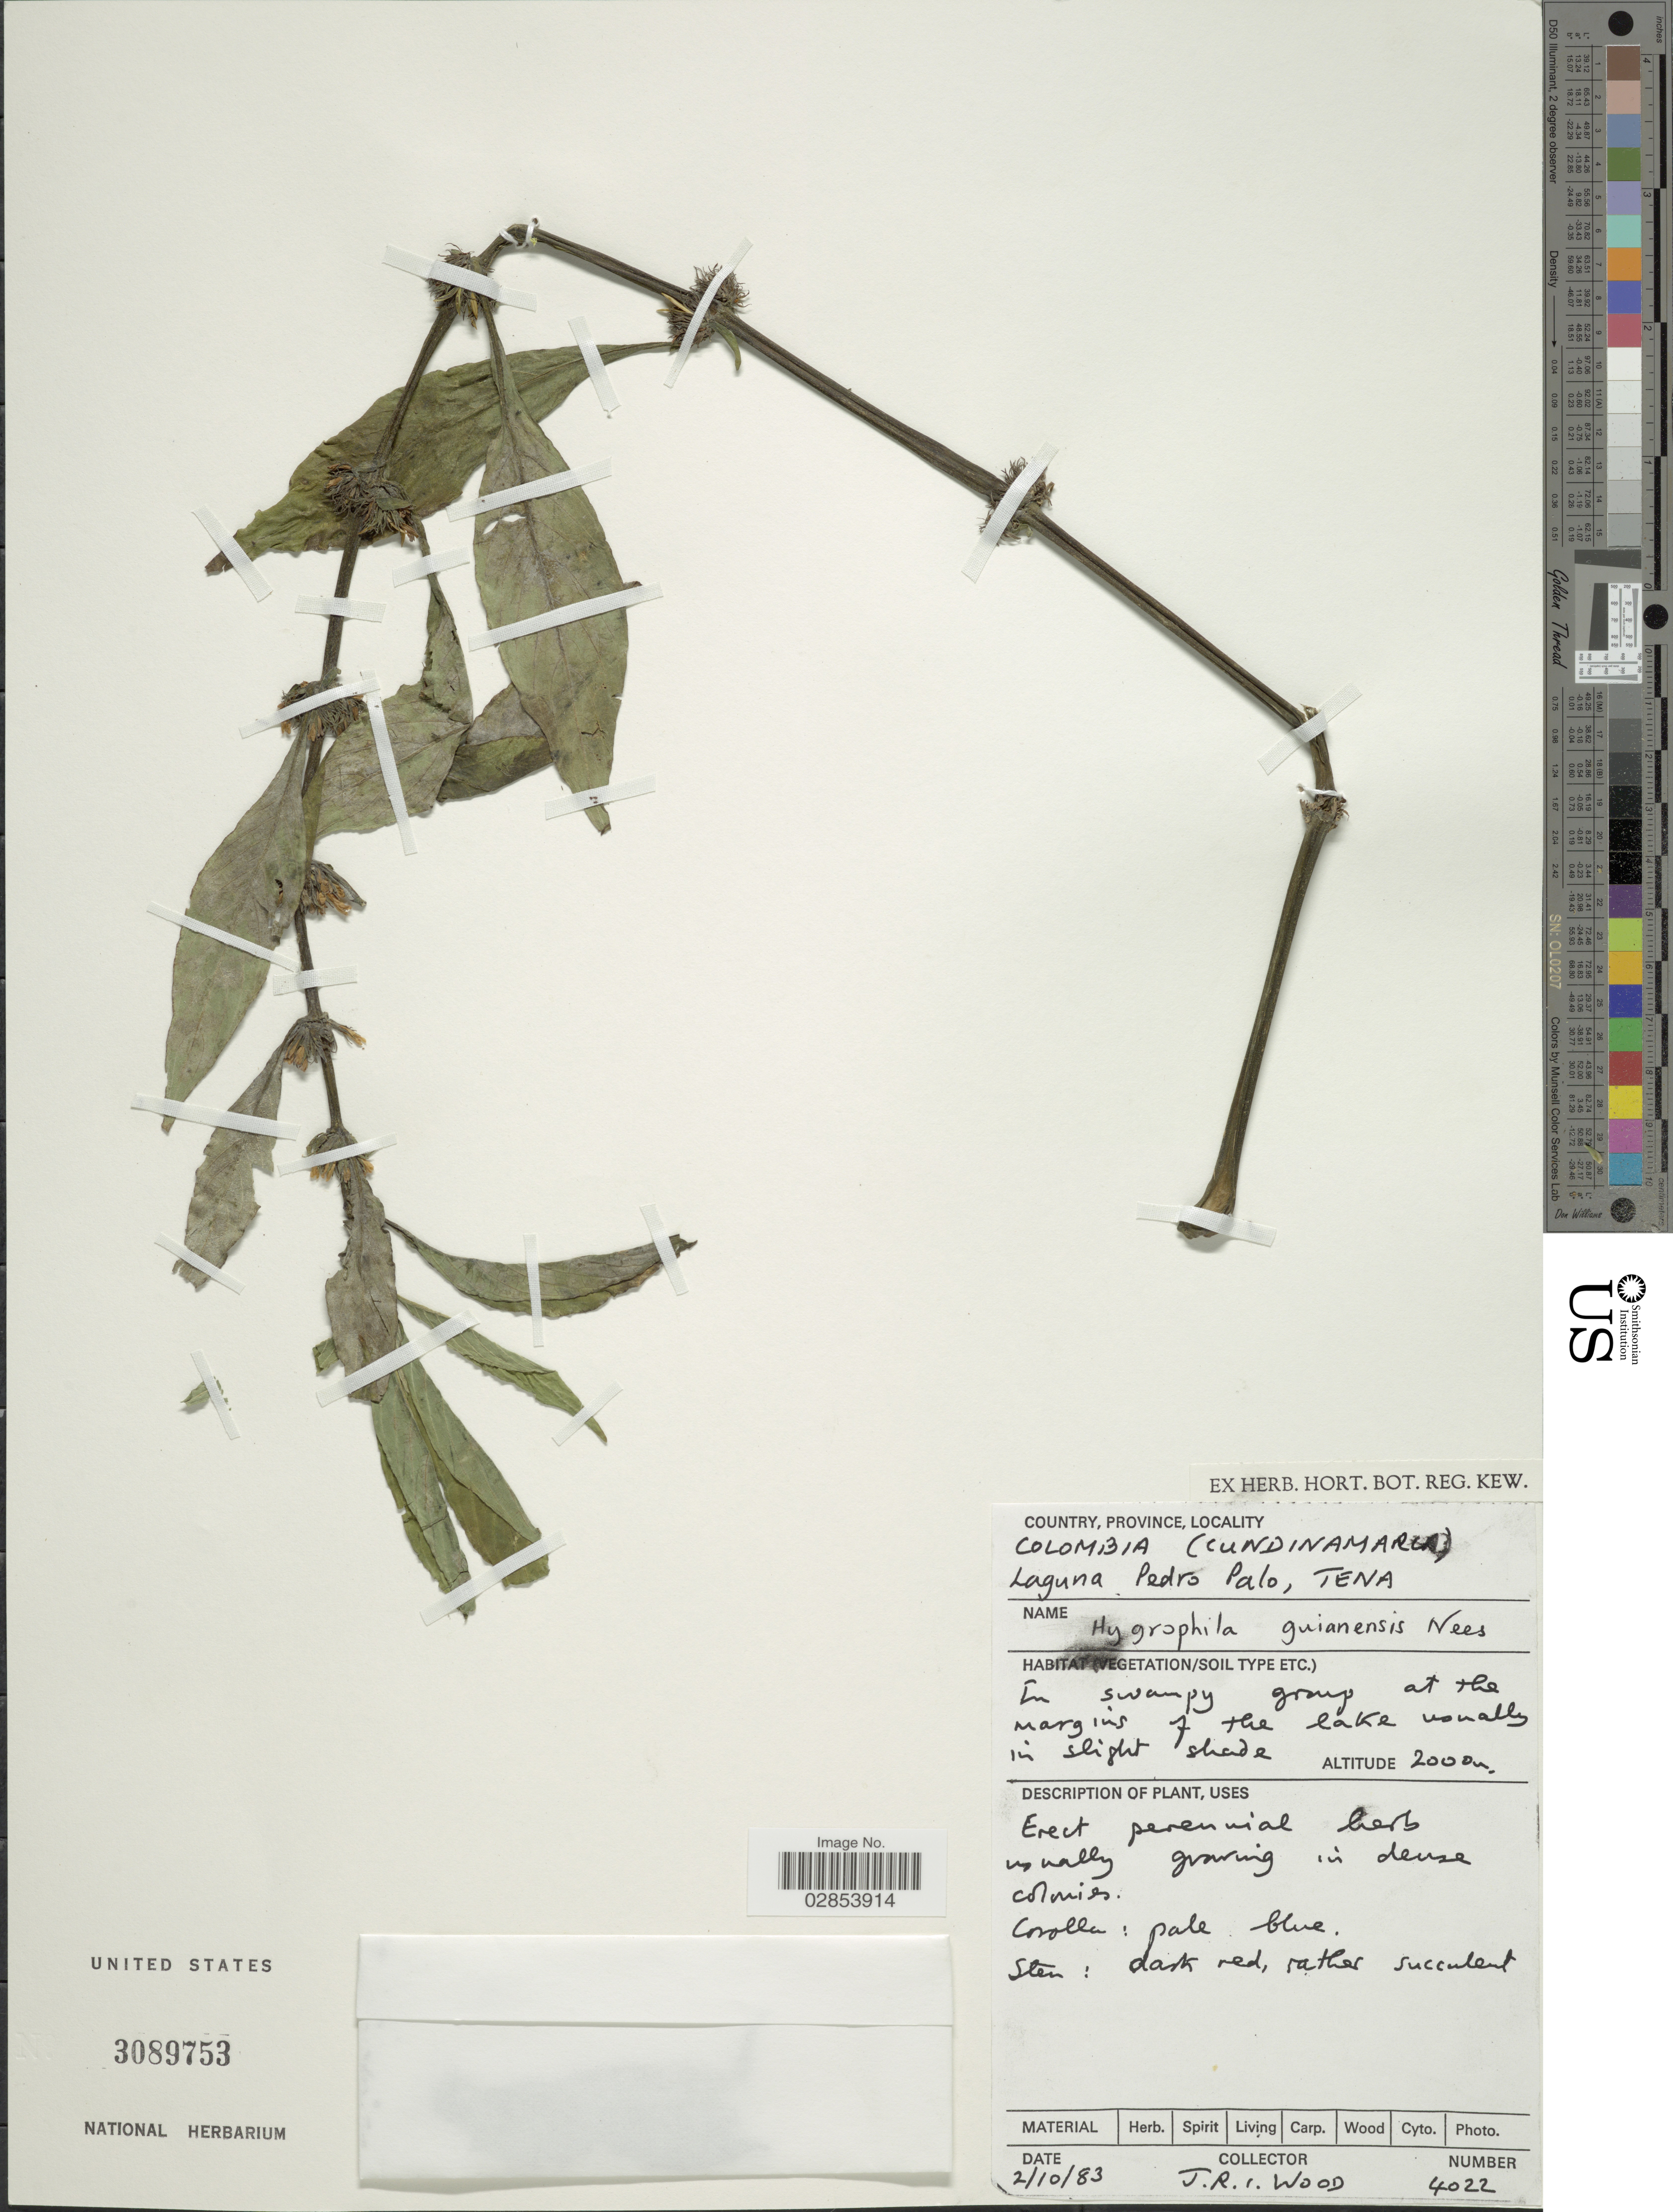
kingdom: Plantae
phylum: Tracheophyta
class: Magnoliopsida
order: Lamiales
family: Acanthaceae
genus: Hygrophila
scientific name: Hygrophila costata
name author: Nees & T. Nees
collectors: J. R. I. Wood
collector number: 4022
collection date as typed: Transcribed d/m/y: 2/10/83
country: Colombia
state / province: Cundinamarca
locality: Laguna Pedro Palo, Tena.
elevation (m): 2000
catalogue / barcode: US 3089753